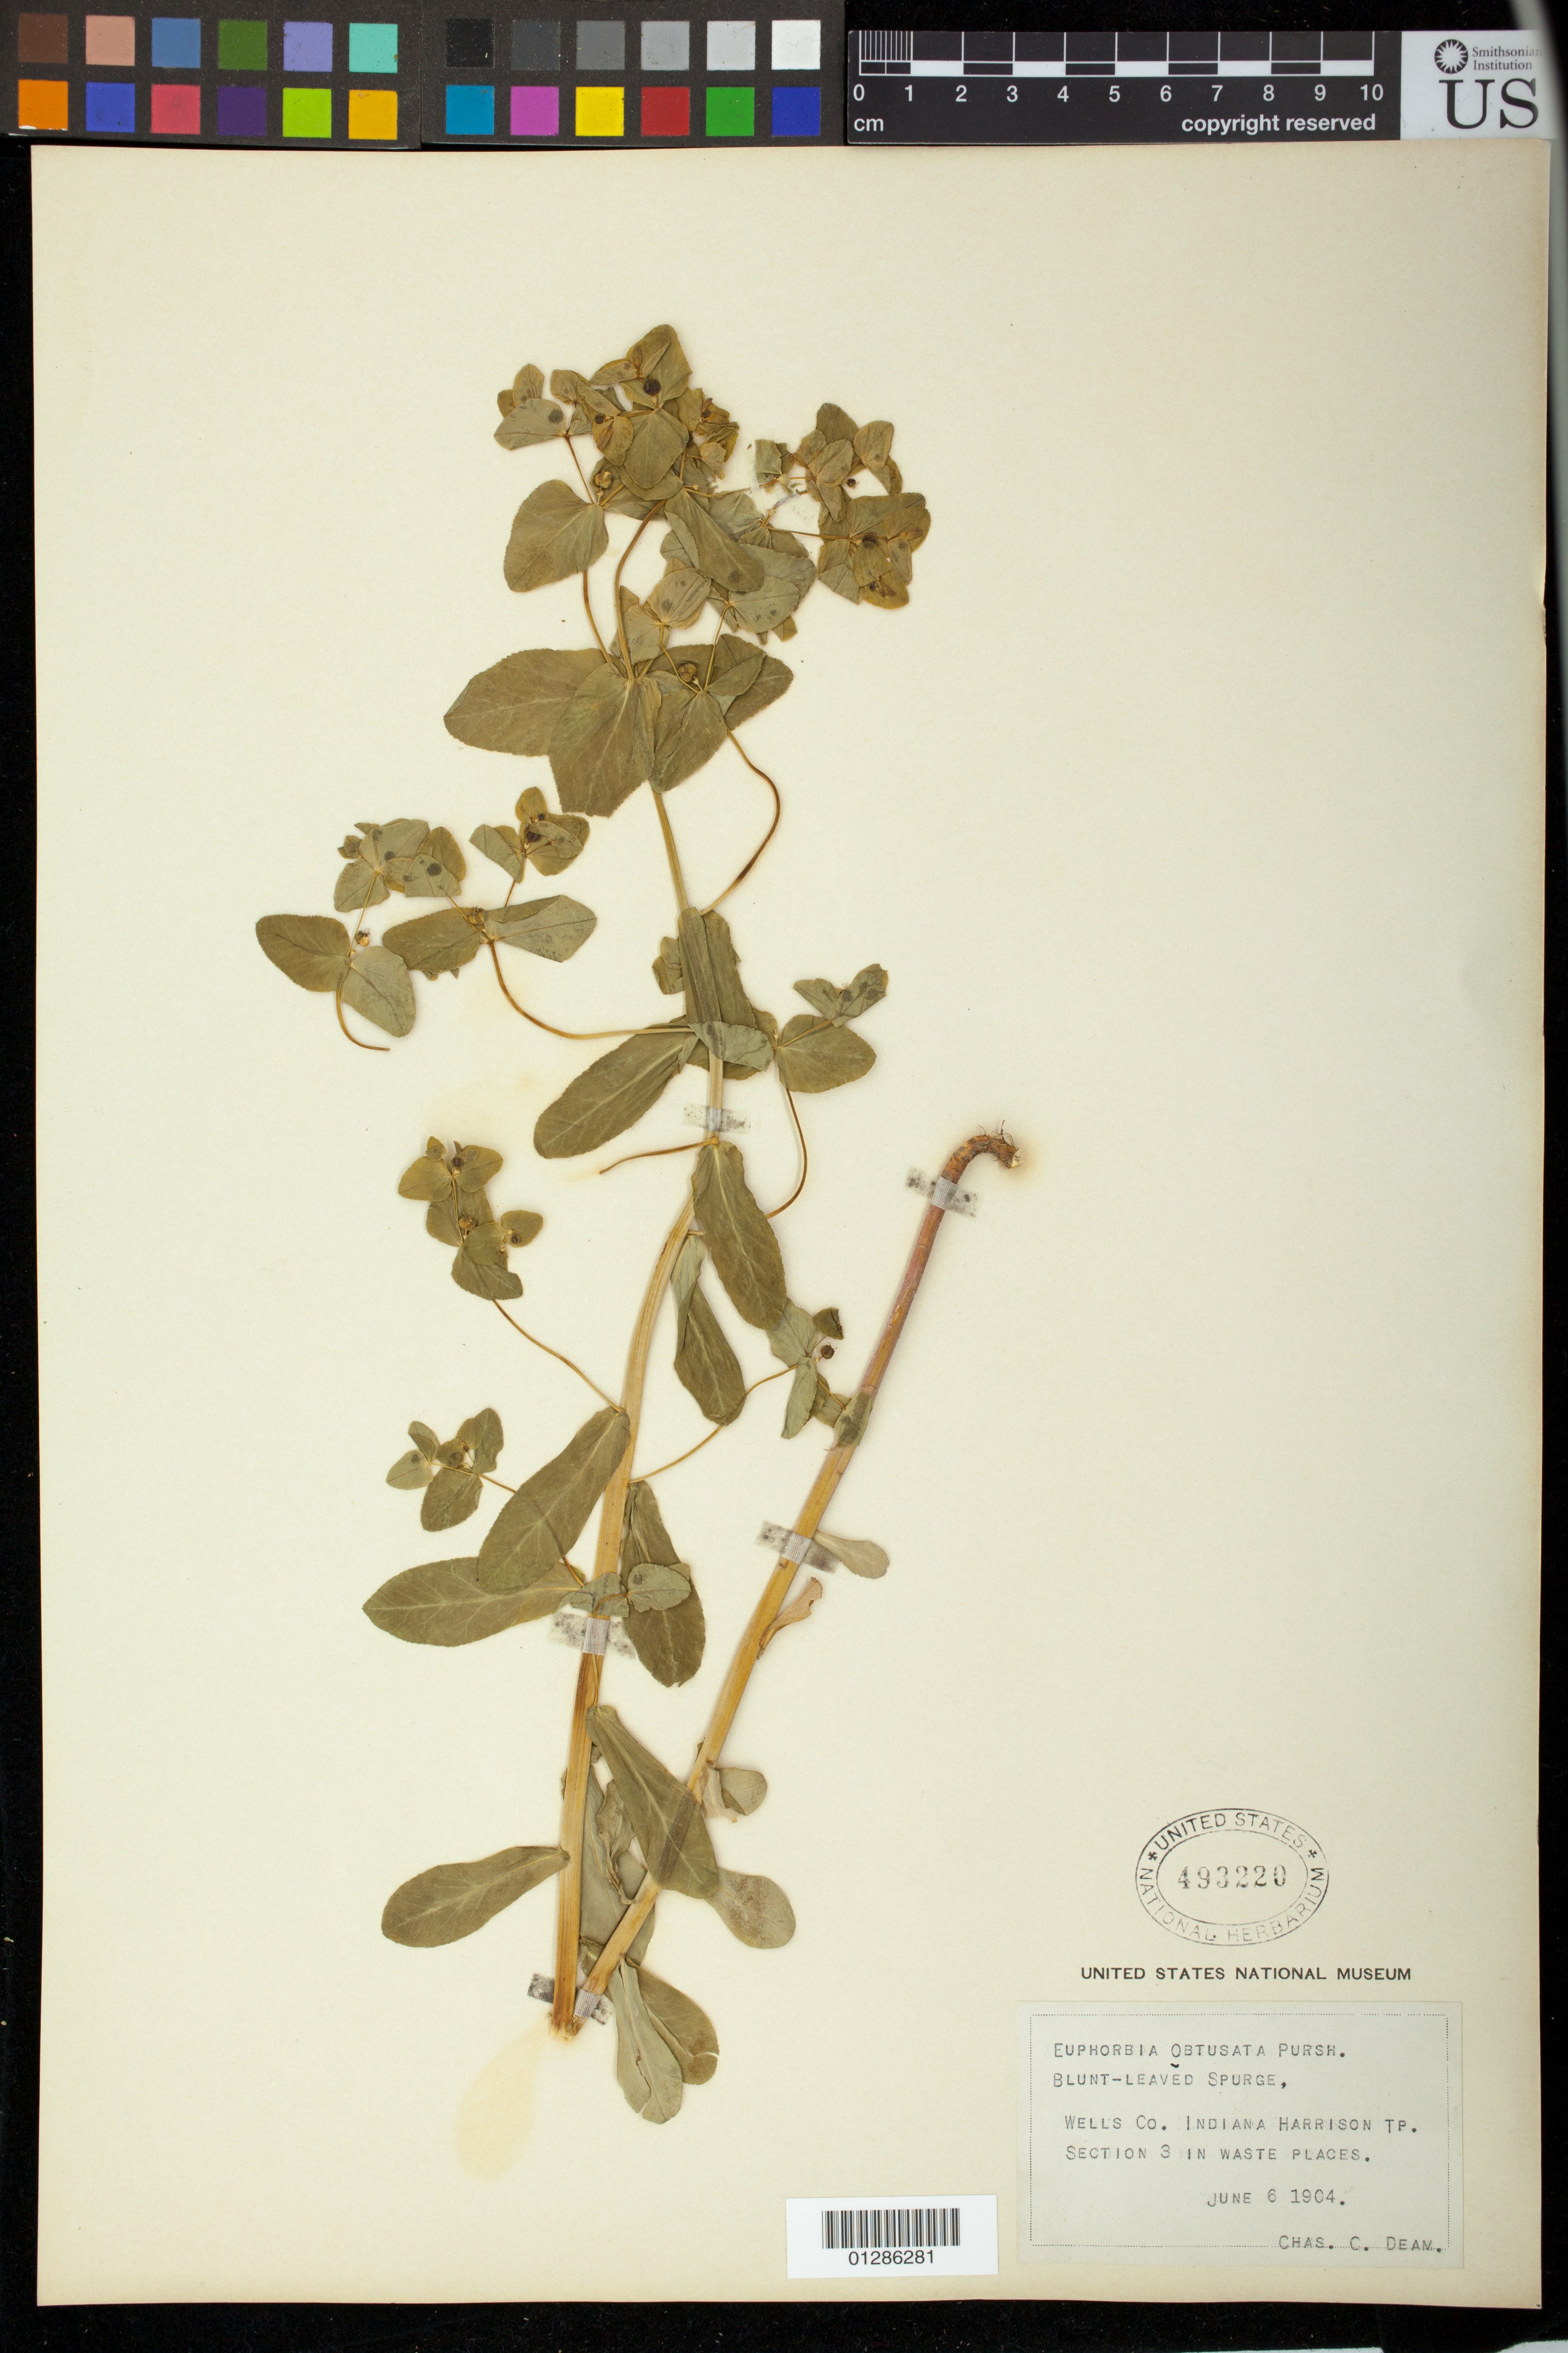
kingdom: Plantae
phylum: Tracheophyta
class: Magnoliopsida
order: Malpighiales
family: Euphorbiaceae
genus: Euphorbia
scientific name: Euphorbia spathulata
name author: Lam.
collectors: C. C. Deam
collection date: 1904-06-06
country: United States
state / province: Indiana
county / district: Wells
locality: Indiana Harrison Tp. Section 3 in waste places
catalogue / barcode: US 493220